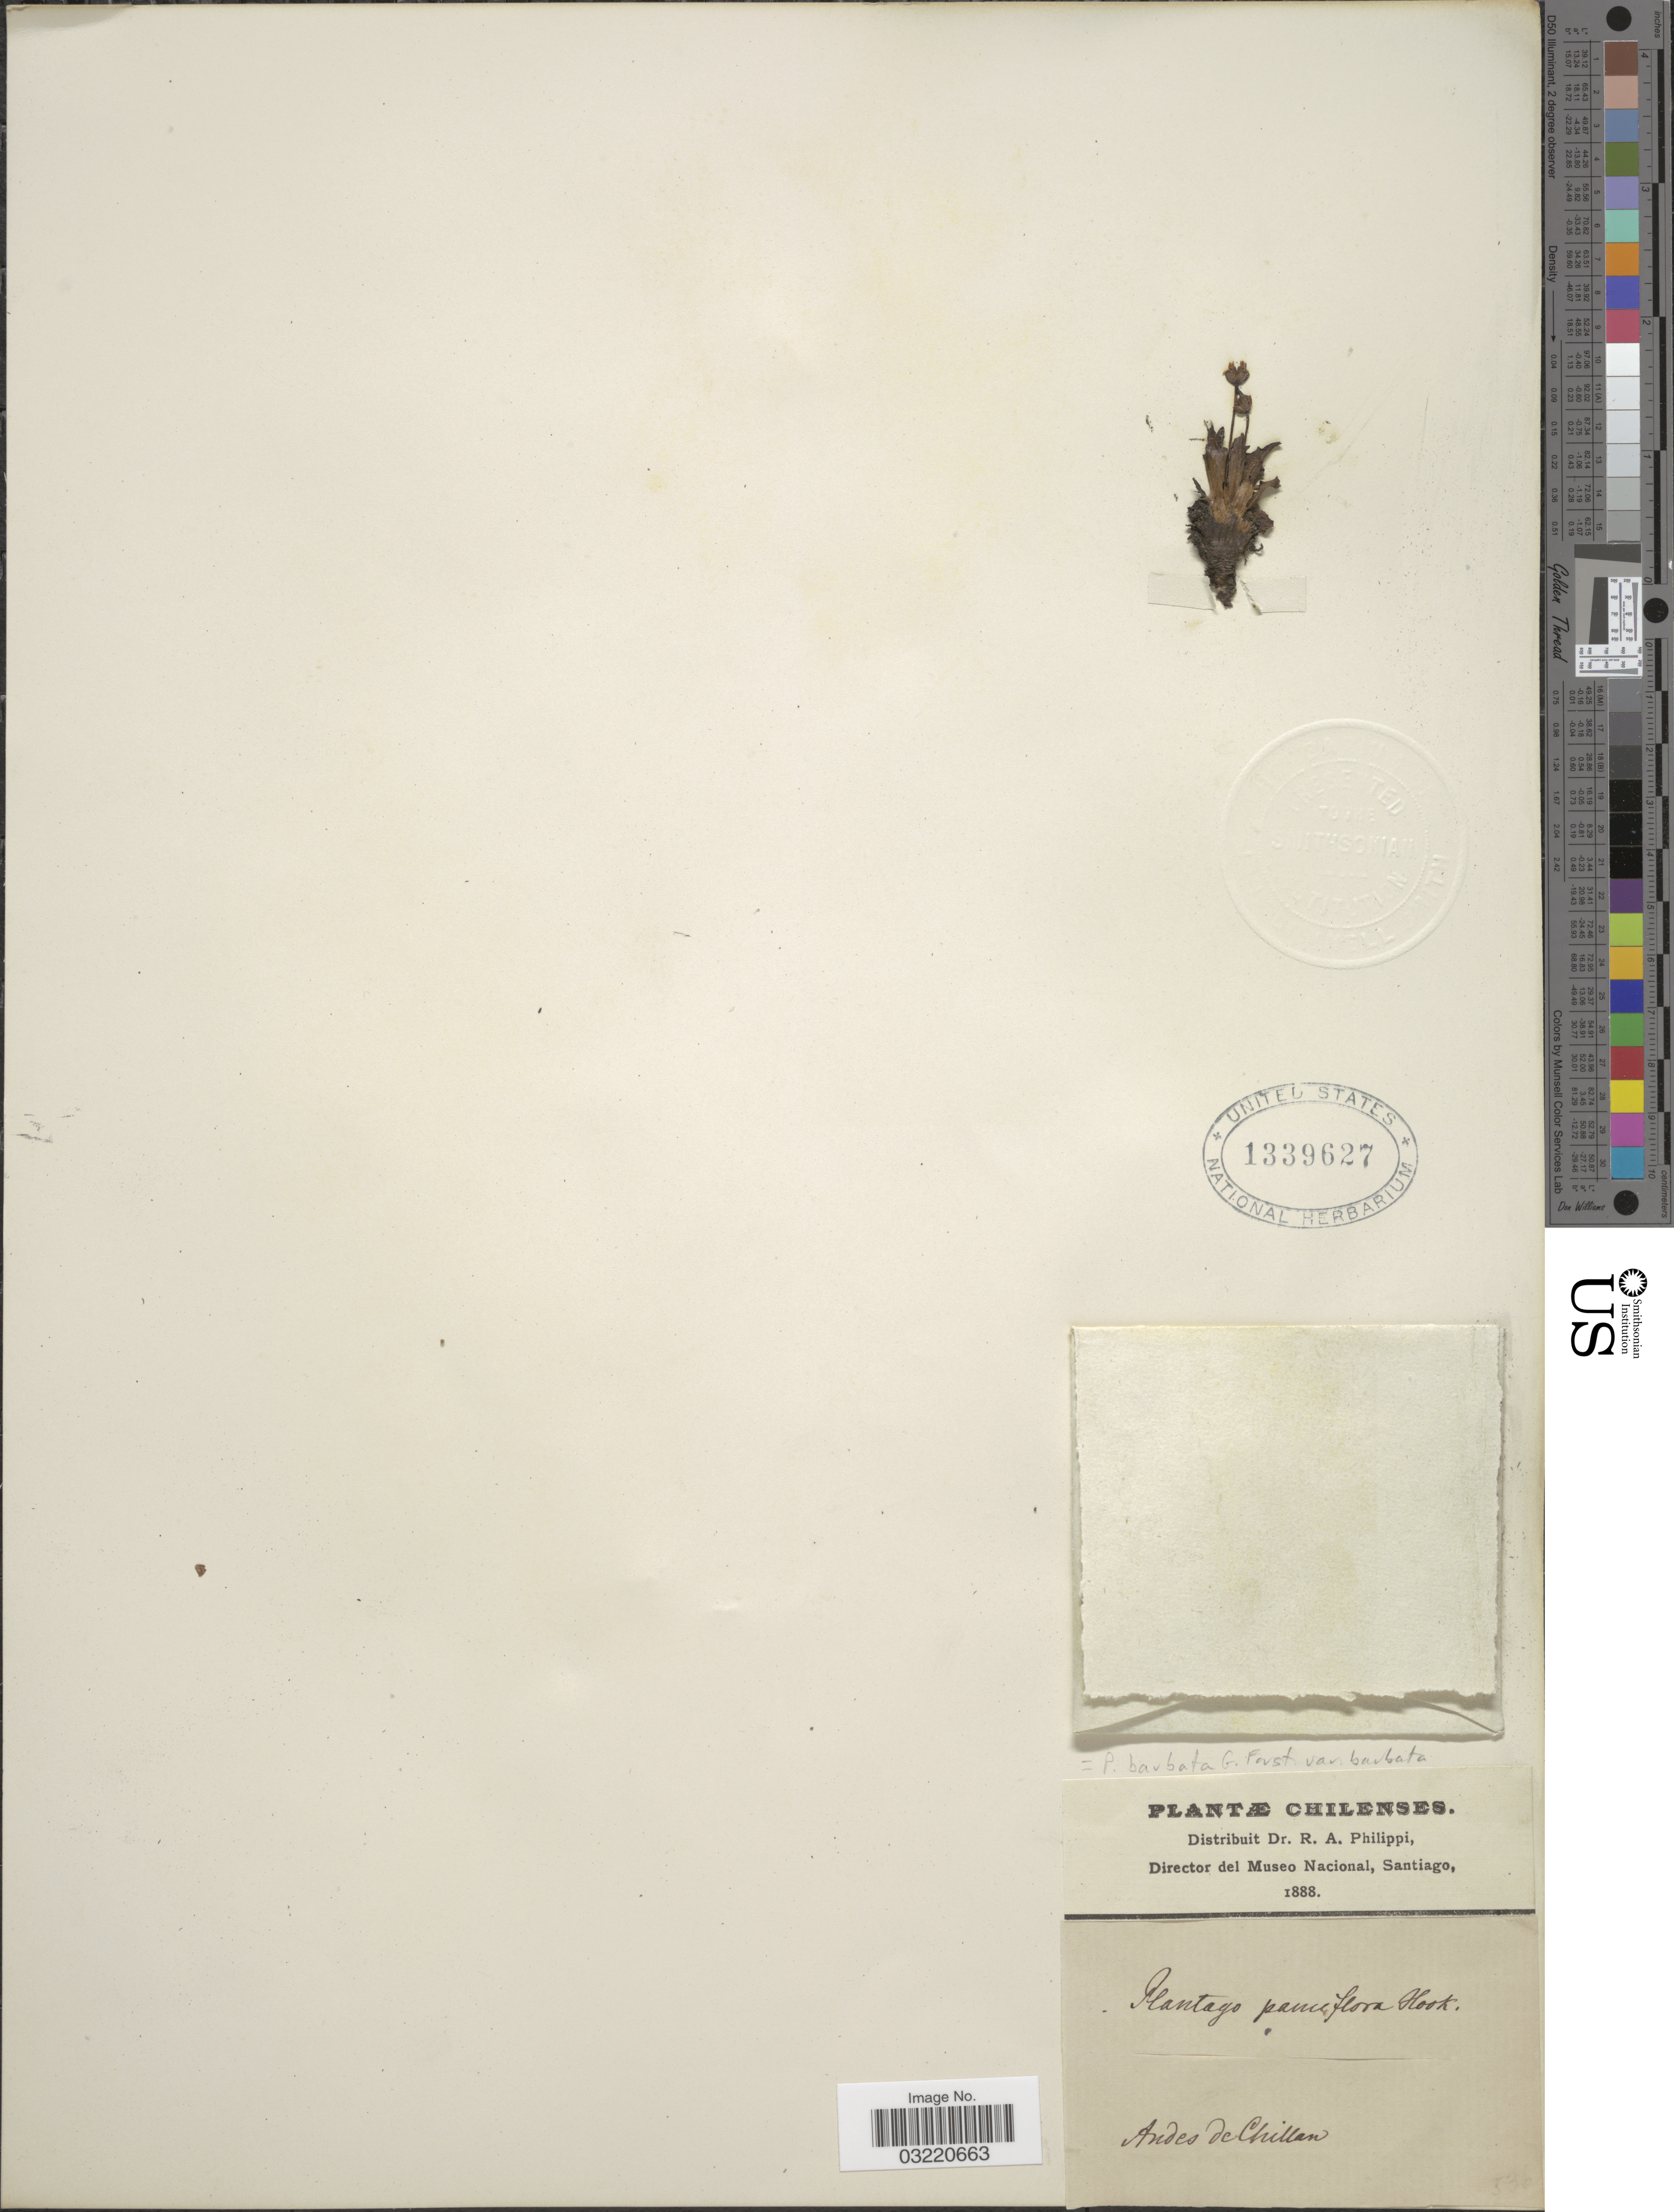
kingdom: Plantae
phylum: Tracheophyta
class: Magnoliopsida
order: Lamiales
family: Plantaginaceae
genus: Plantago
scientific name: Plantago barbata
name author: G. Forst.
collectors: ex. herb. R.A. Philippi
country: Chile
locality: Andes de Chillan.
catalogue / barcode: US 1339627